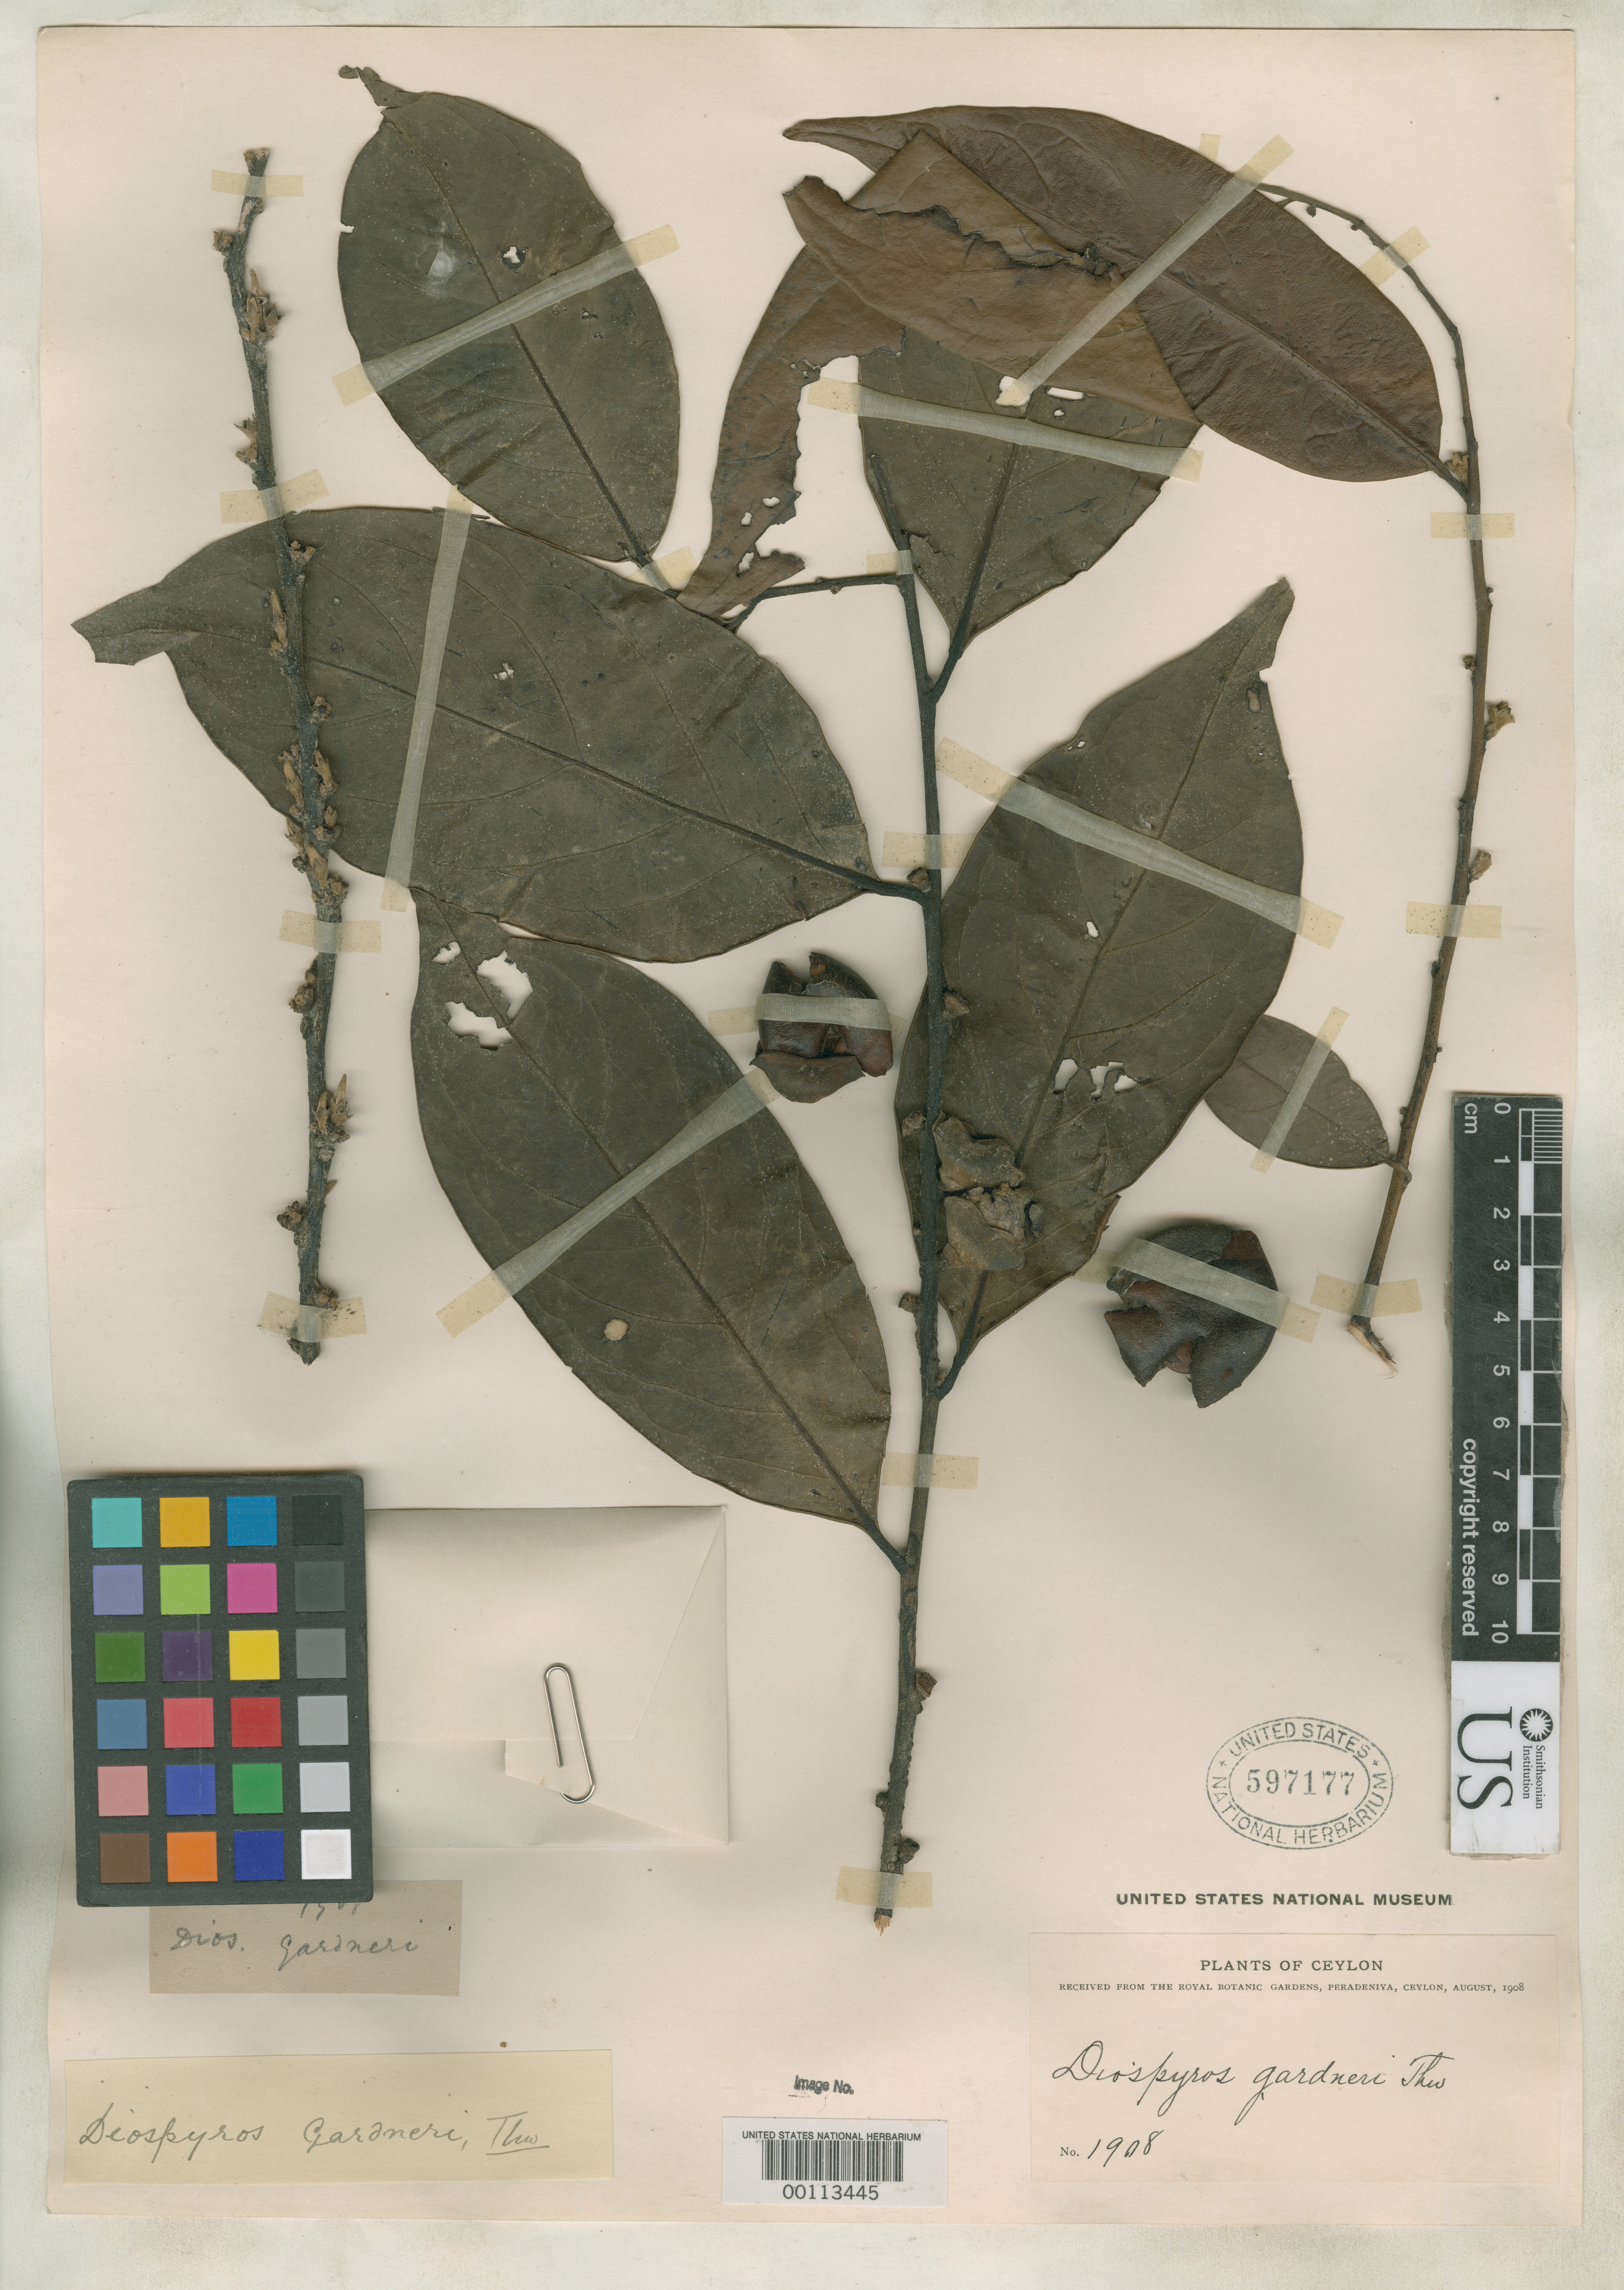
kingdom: Plantae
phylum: Tracheophyta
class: Magnoliopsida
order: Ericales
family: Ebenaceae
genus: Diospyros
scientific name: Diospyros gardneri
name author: Thwaites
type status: Isotype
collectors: G. H. K. Thwaites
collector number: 1908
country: Sri Lanka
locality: "Ceylon"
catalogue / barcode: US 597177